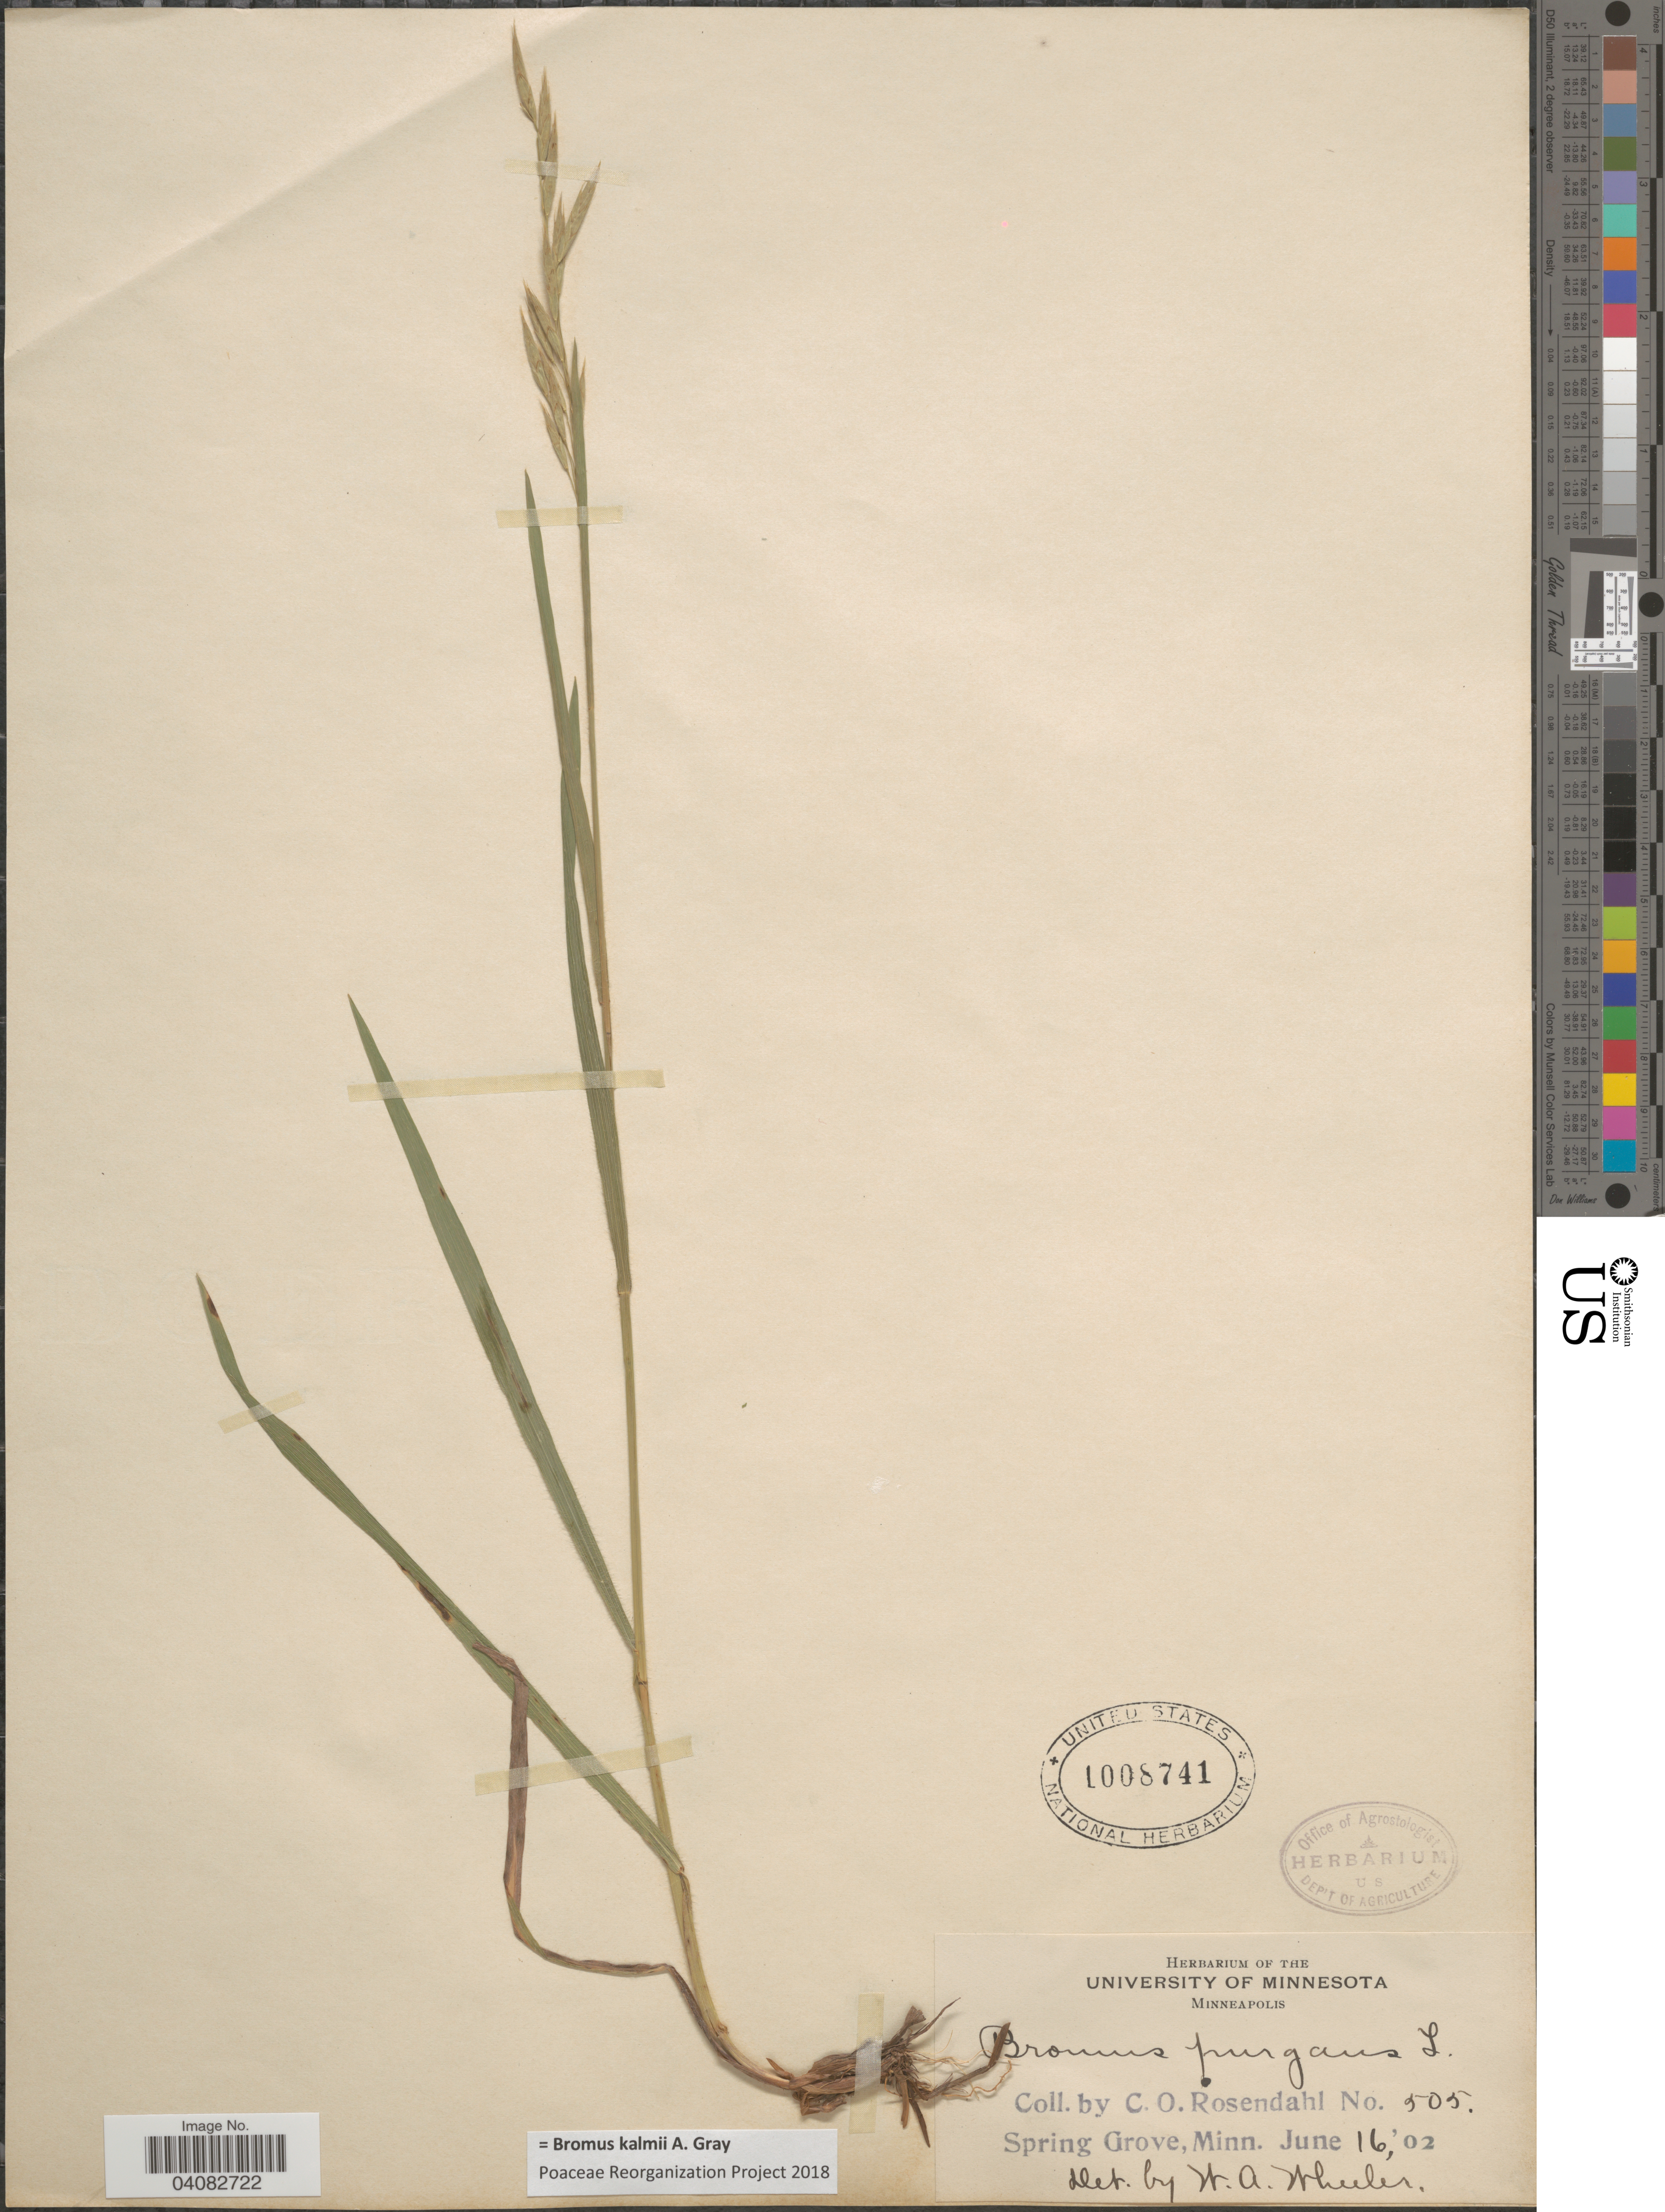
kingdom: Plantae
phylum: Tracheophyta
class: Liliopsida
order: Poales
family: Poaceae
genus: Bromus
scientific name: Bromus kalmii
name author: A. Gray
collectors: C. O. Rosendahl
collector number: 505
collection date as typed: Transcribed d/m/y: 16/6/2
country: United States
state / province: Minnesota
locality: Spring Grove.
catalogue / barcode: US 1008741